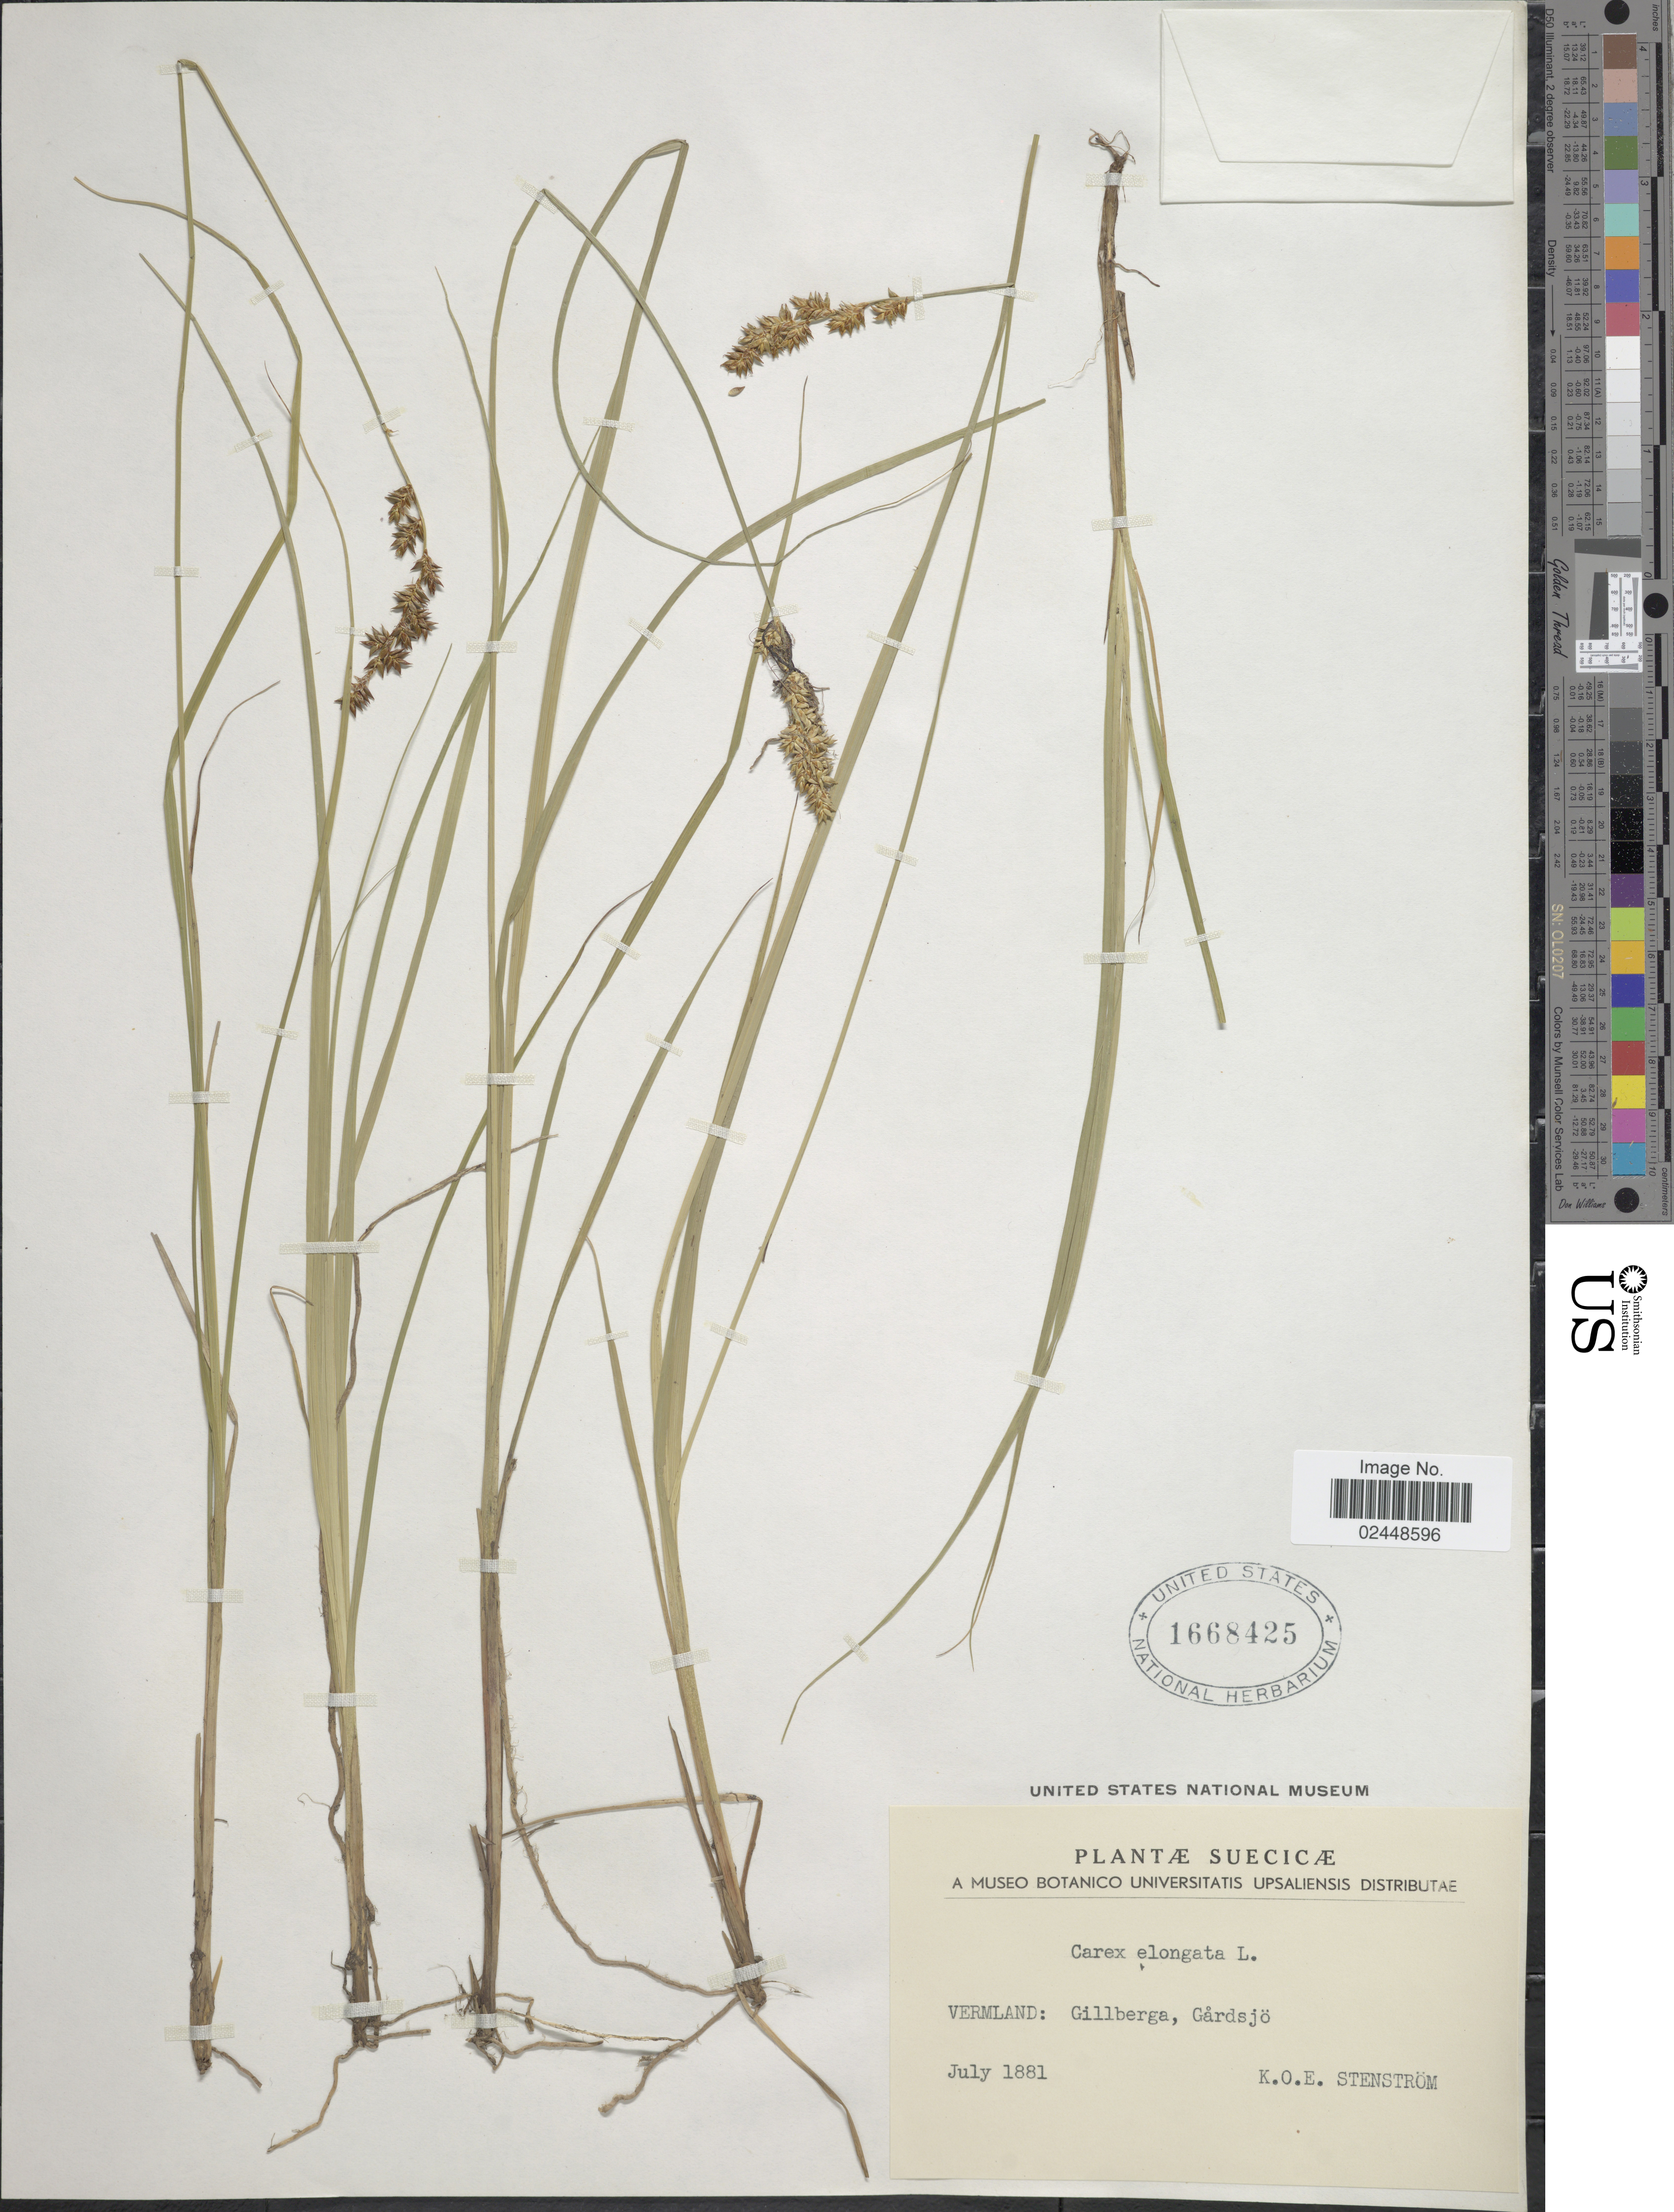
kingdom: Plantae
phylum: Tracheophyta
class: Liliopsida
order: Poales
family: Cyperaceae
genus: Carex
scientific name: Carex elongata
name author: L.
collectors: K. O. E. Stenström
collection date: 1881-07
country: Sweden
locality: Suecicae. Vermland: Gillberga, Gardsjo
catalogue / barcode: US 1668425